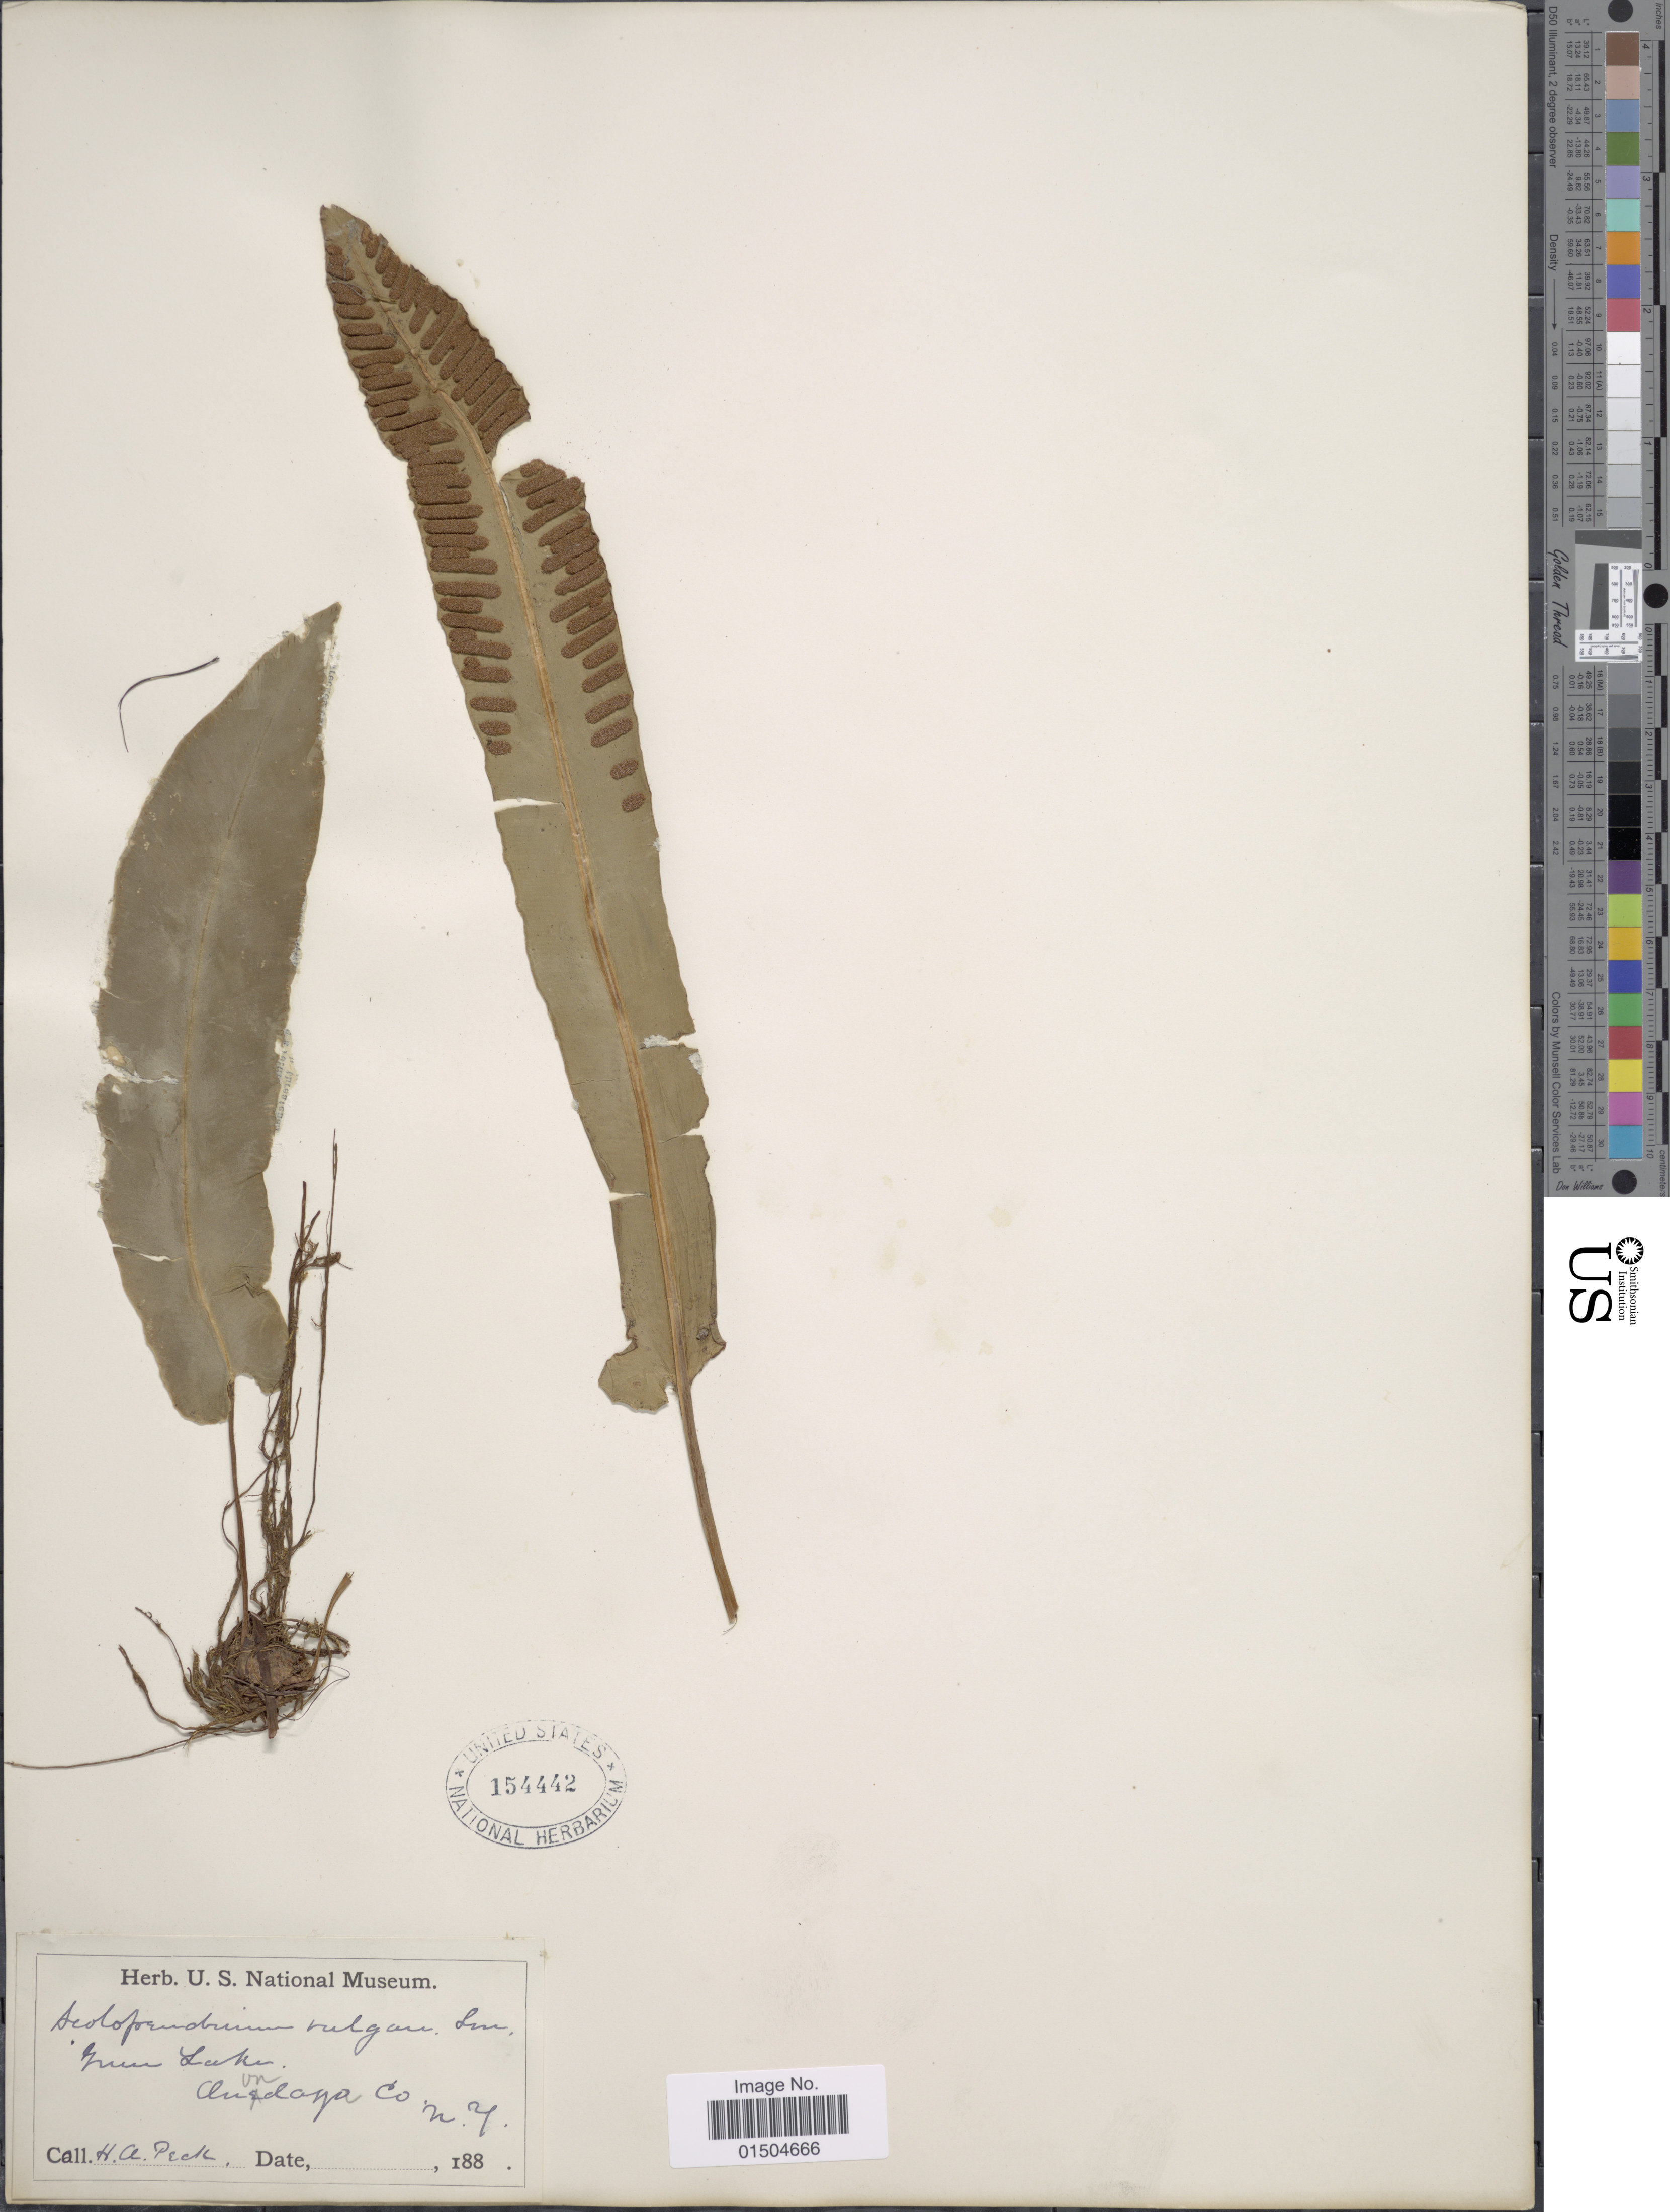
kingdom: Plantae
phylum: Tracheophyta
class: Polypodiopsida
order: Polypodiales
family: Aspleniaceae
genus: Asplenium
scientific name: Asplenium scolopendrium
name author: Sm.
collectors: H. Peck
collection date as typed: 188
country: United States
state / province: New York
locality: Green Lake, Onondaga Co.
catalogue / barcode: US 154442